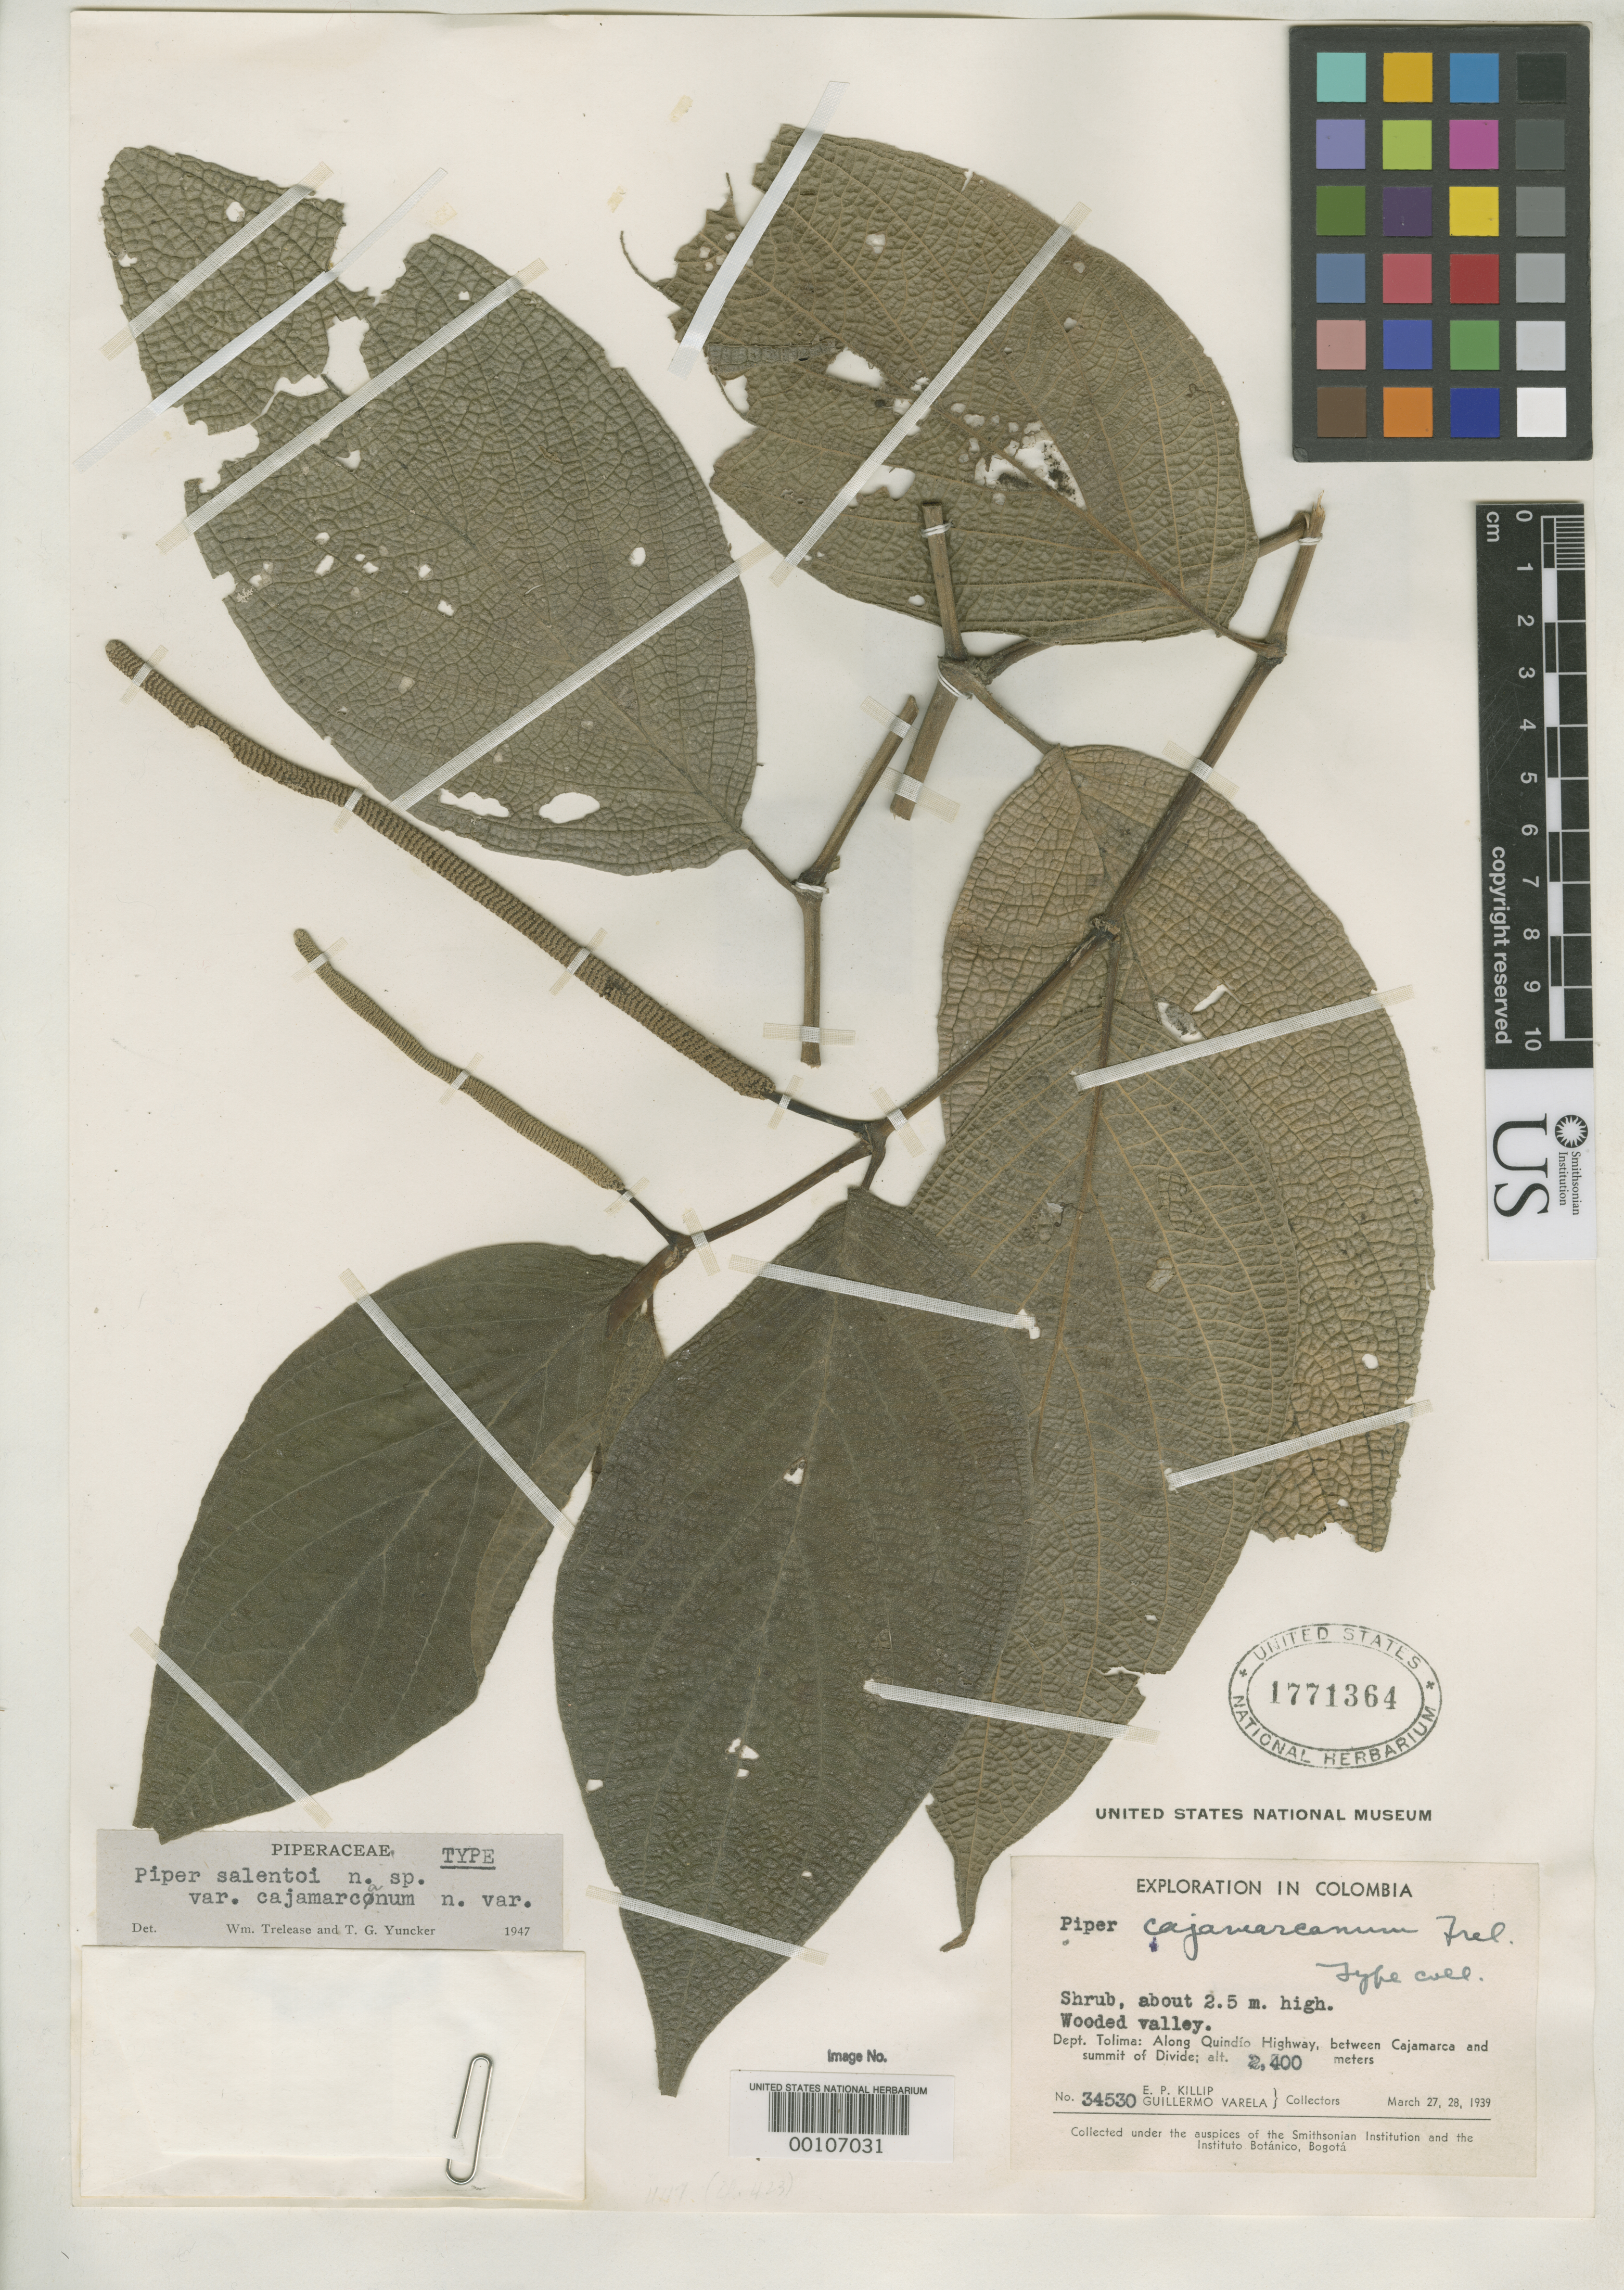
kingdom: Plantae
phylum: Tracheophyta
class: Magnoliopsida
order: Piperales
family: Piperaceae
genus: Piper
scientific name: Piper salentoi var. cajamarcanum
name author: Trel. & Yunck.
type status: Holotype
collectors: E. P. Killip & G. Valera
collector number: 34530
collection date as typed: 27 Mar 1939 to 28 Mar 1939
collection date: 1939-03-27/1939-03-28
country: Colombia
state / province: Tolima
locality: Quindo Highway between Cajamarca and summit of divide.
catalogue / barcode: US 1771364